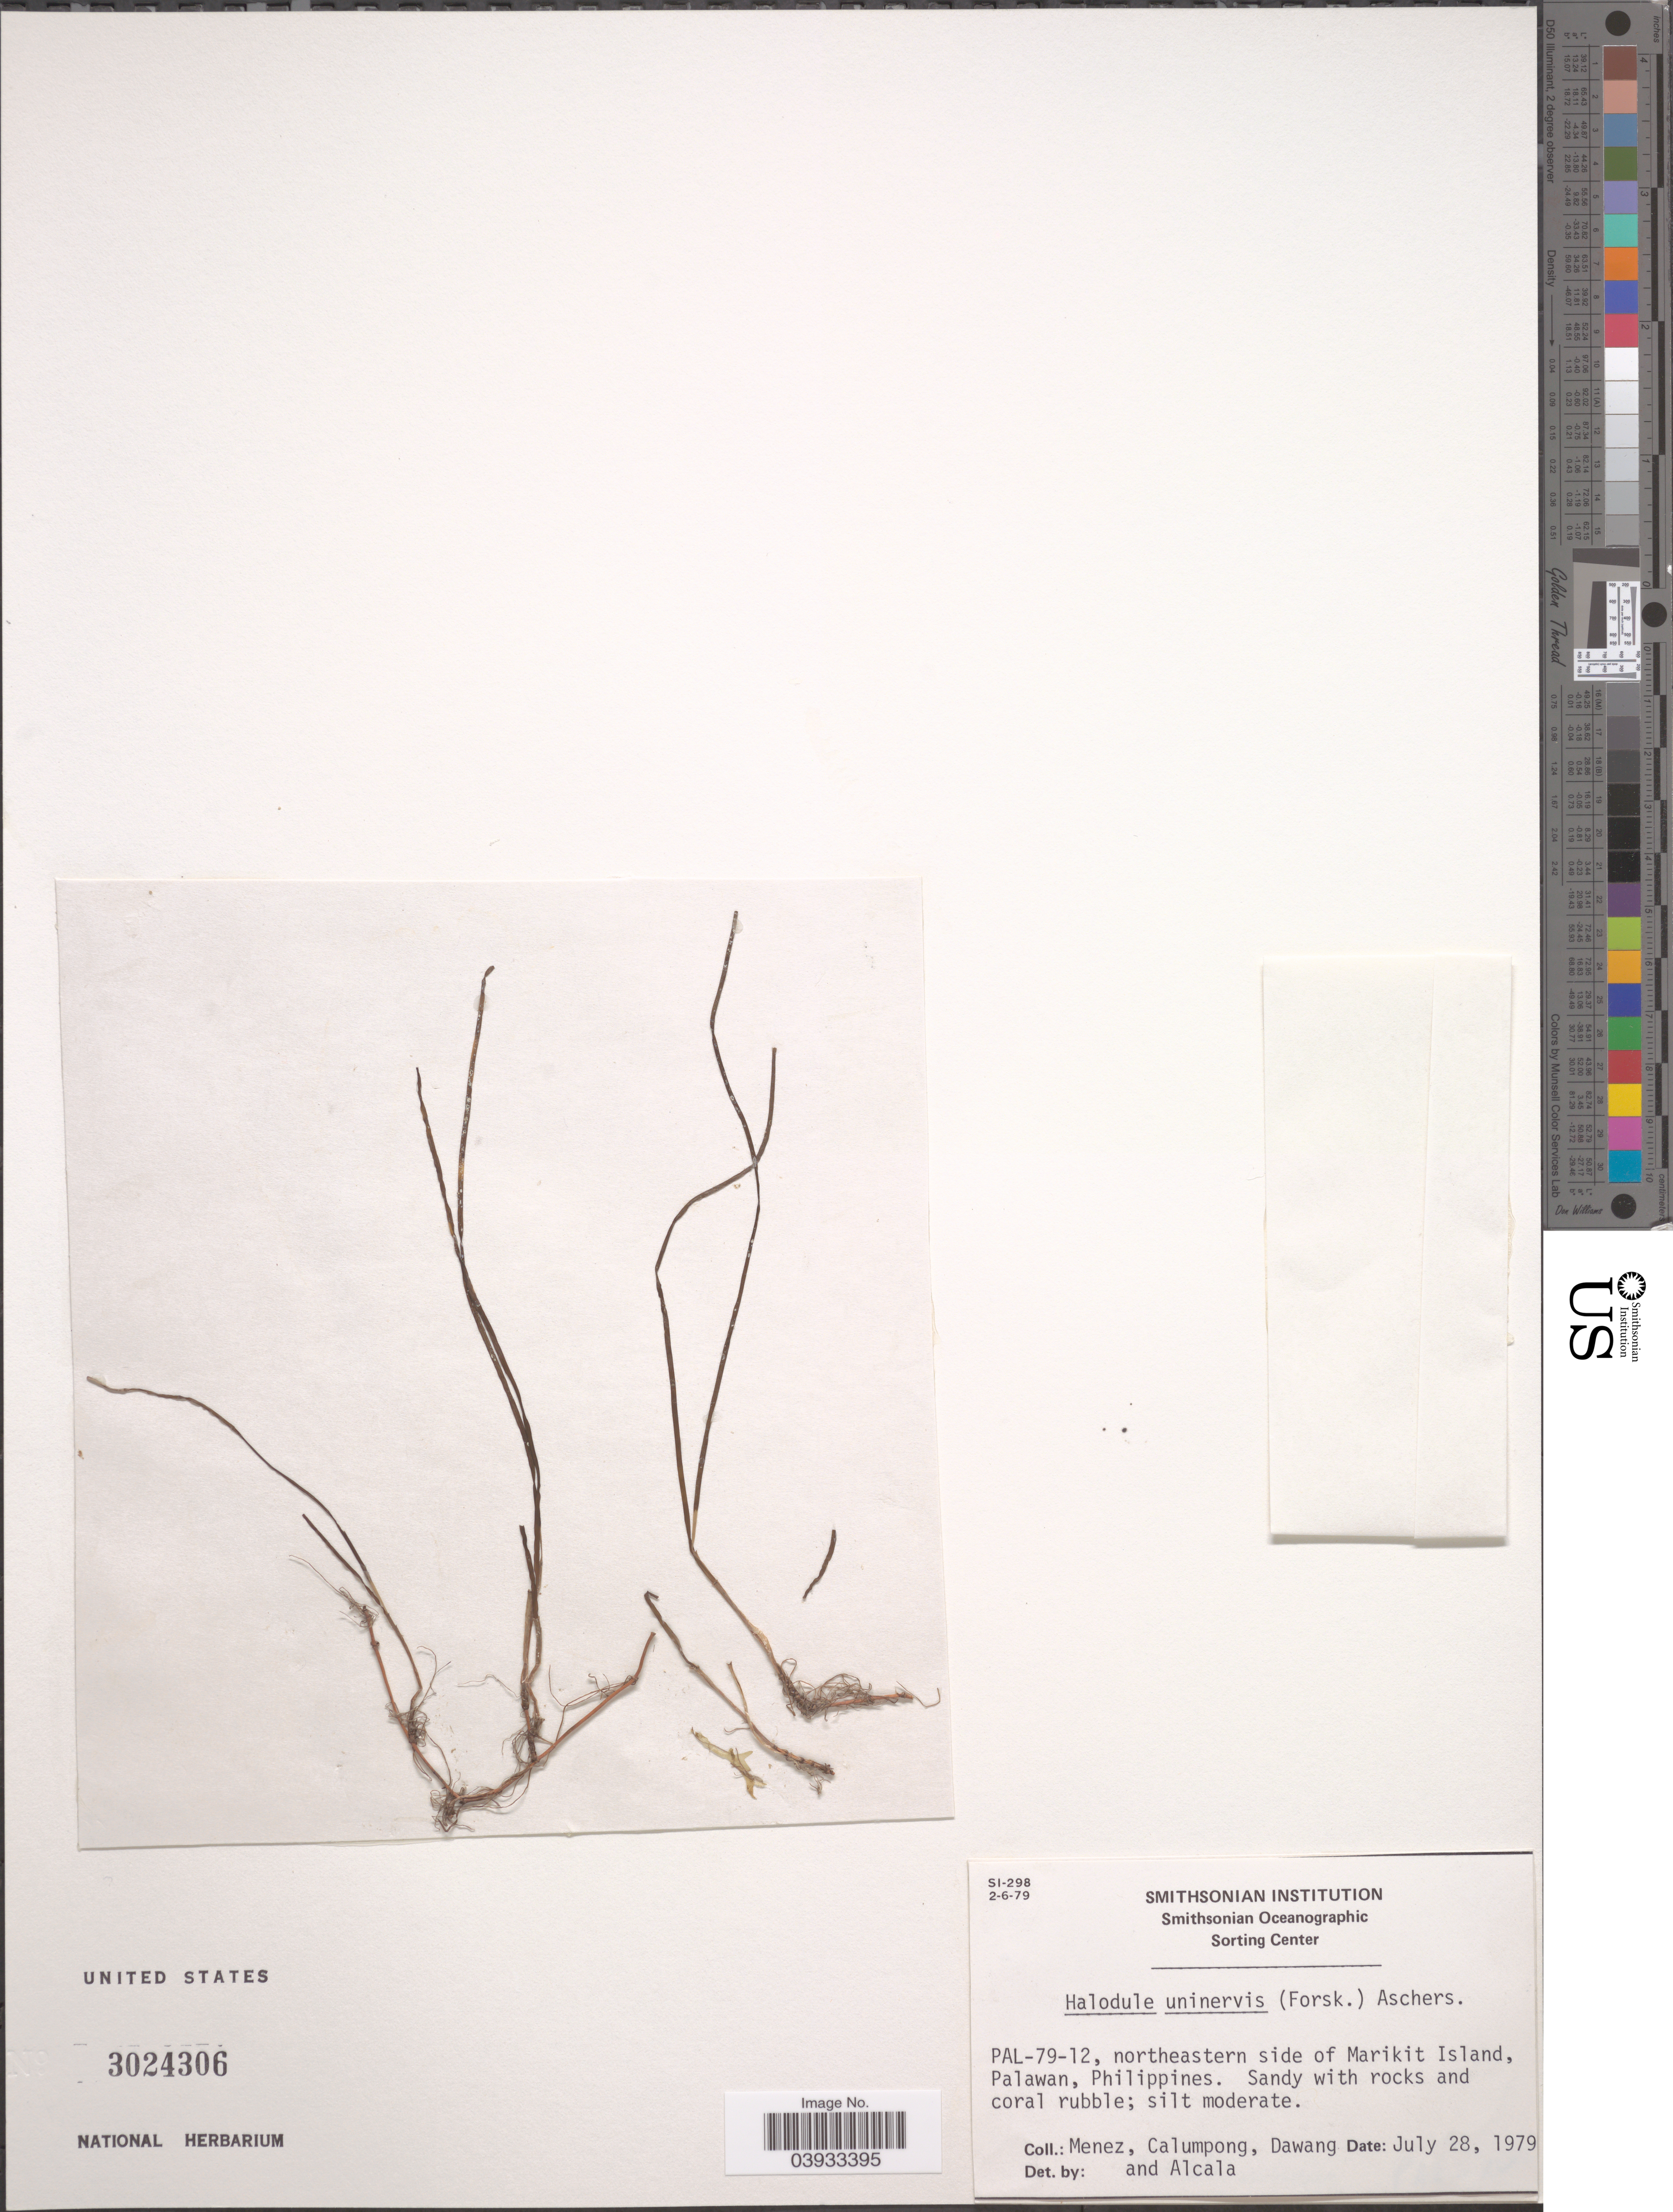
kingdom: Plantae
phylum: Tracheophyta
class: Liliopsida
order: Alismatales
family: Cymodoceaceae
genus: Halodule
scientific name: Halodule uninervis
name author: (Forssk.) Asch.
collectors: Menez, Calumpong, Dawang & Alcala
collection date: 1979-07-28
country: Philippines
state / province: Mimaropa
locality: PAL-79-12, northeastern side of Marikit Island, Palawan.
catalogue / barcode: US 3024306